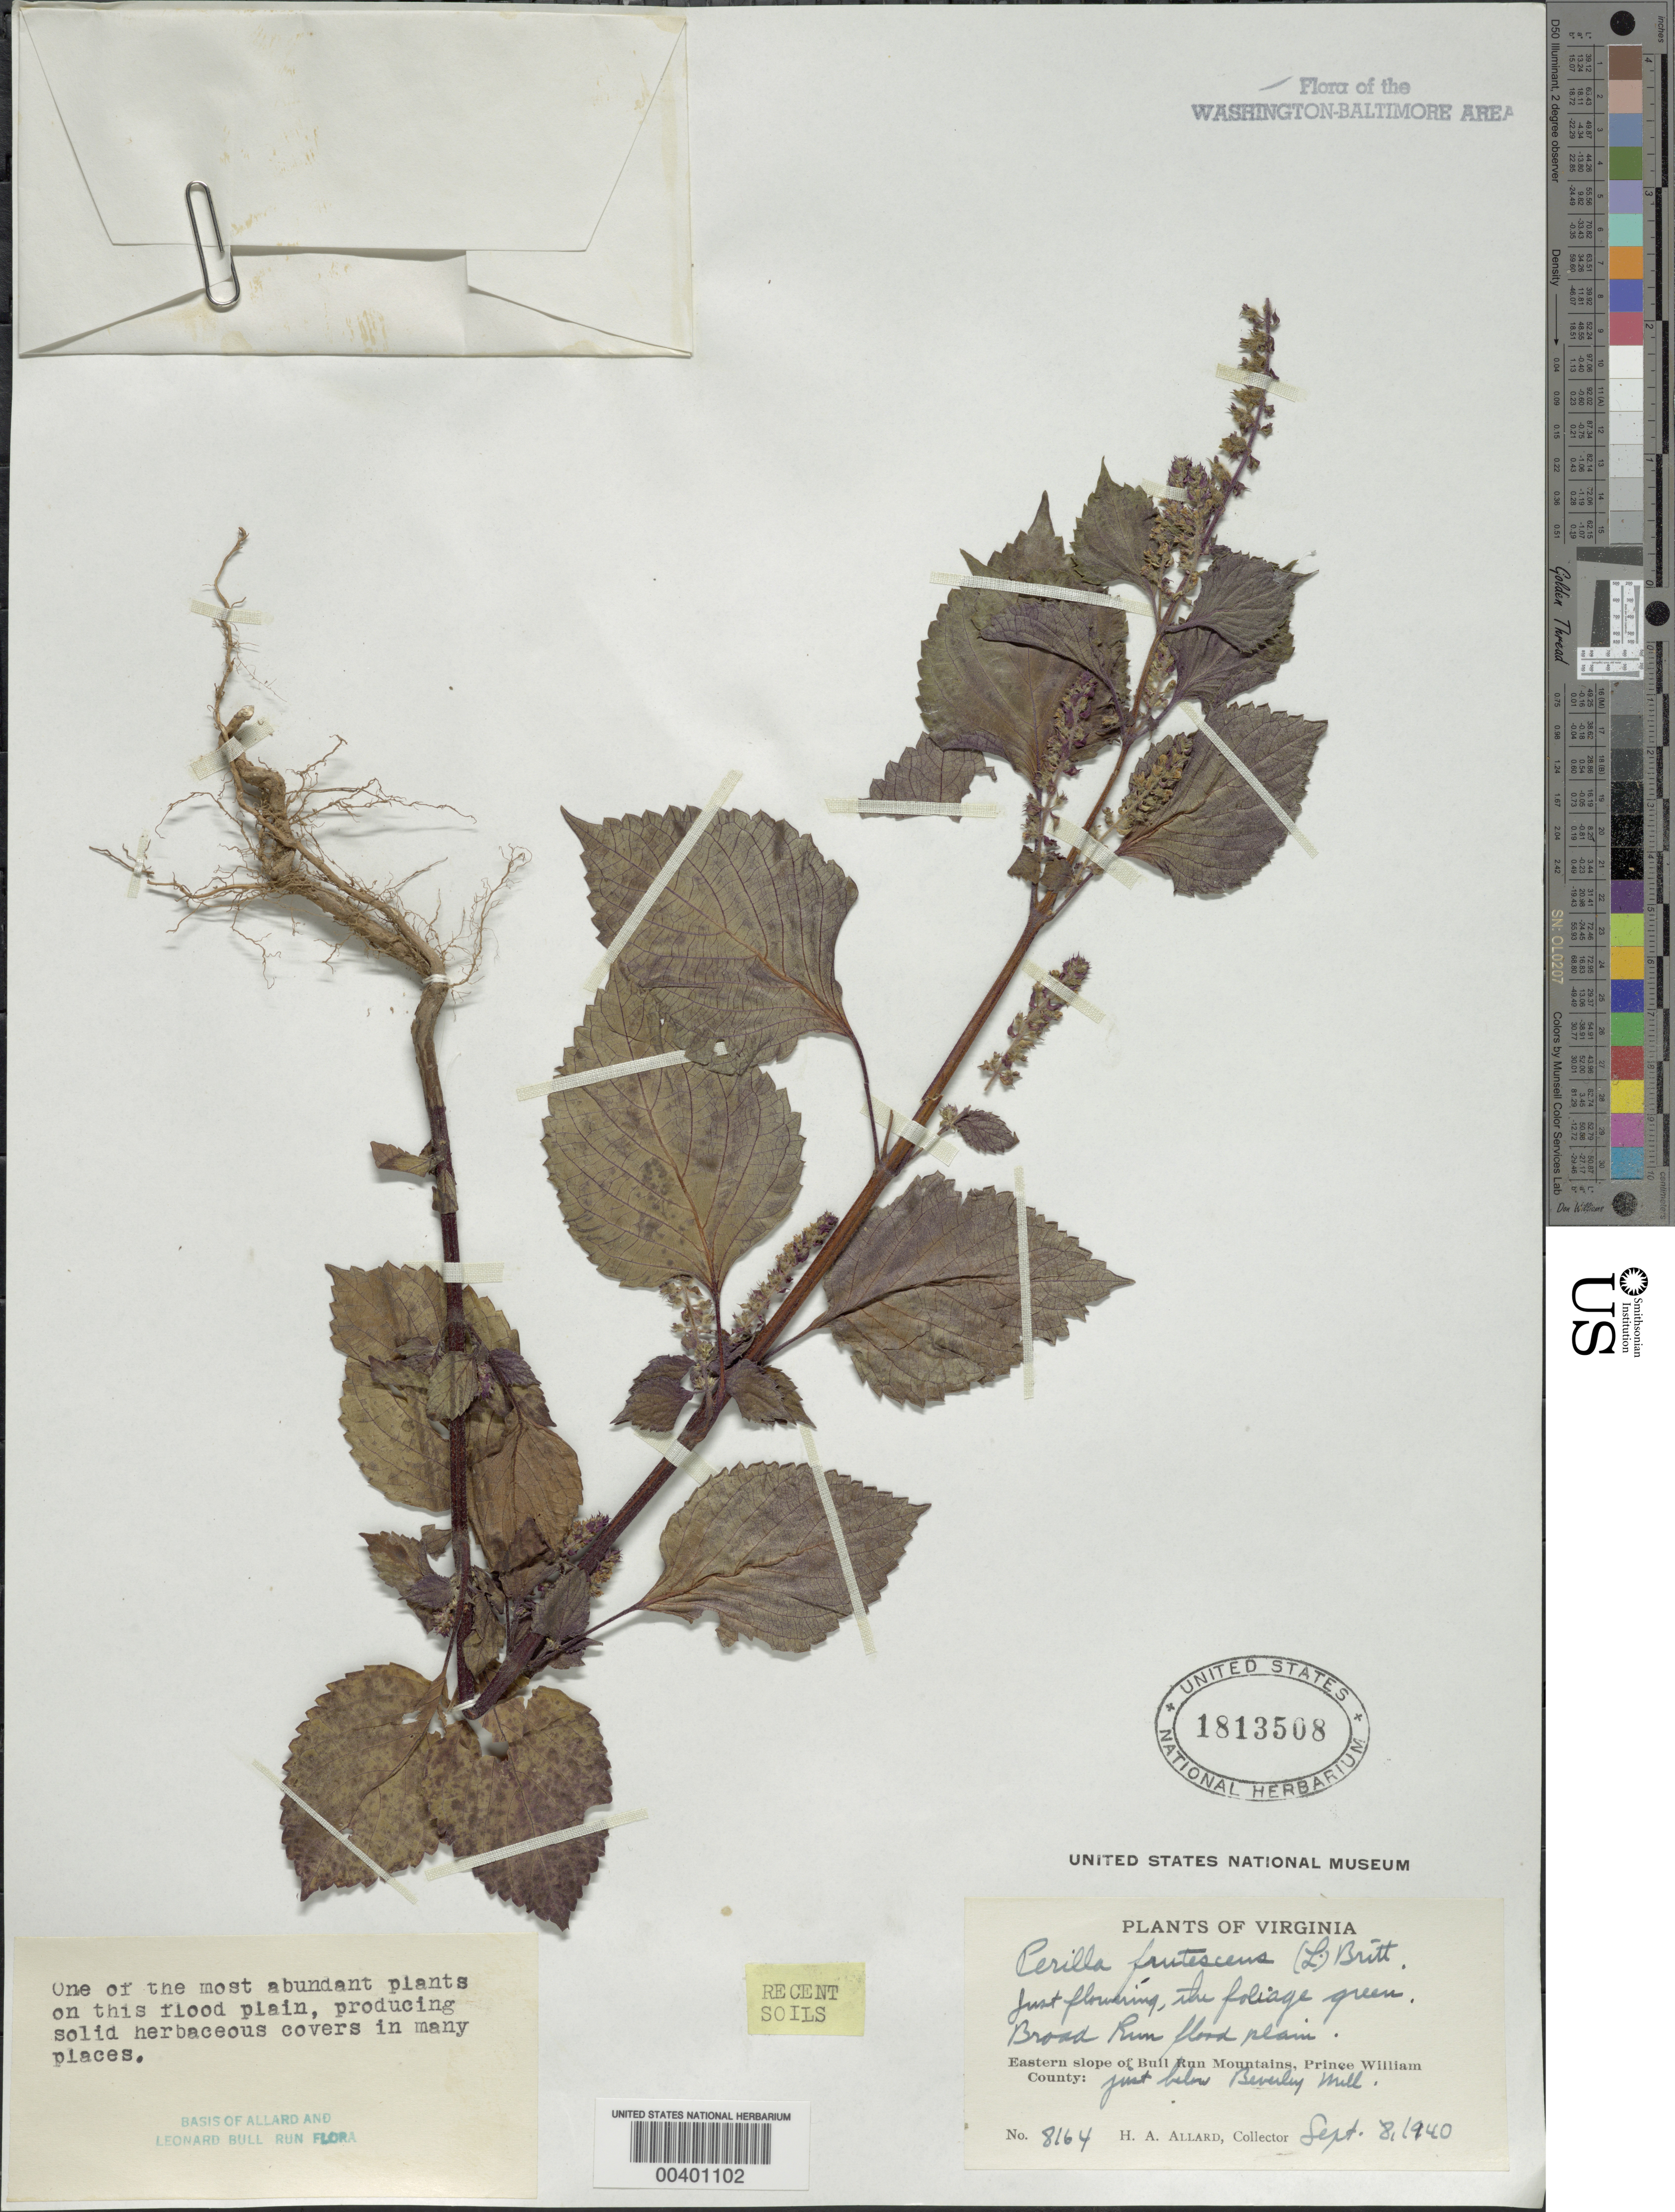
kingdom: Plantae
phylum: Tracheophyta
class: Magnoliopsida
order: Lamiales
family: Lamiaceae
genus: Perilla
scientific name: Perilla frutescens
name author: (L.) Britton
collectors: H. A. Allard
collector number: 8164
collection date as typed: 08 Sep 1940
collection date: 1940-09-08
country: United States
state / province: Virginia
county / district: Prince William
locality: Broad Run below Beverley Mill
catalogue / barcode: US 1813508